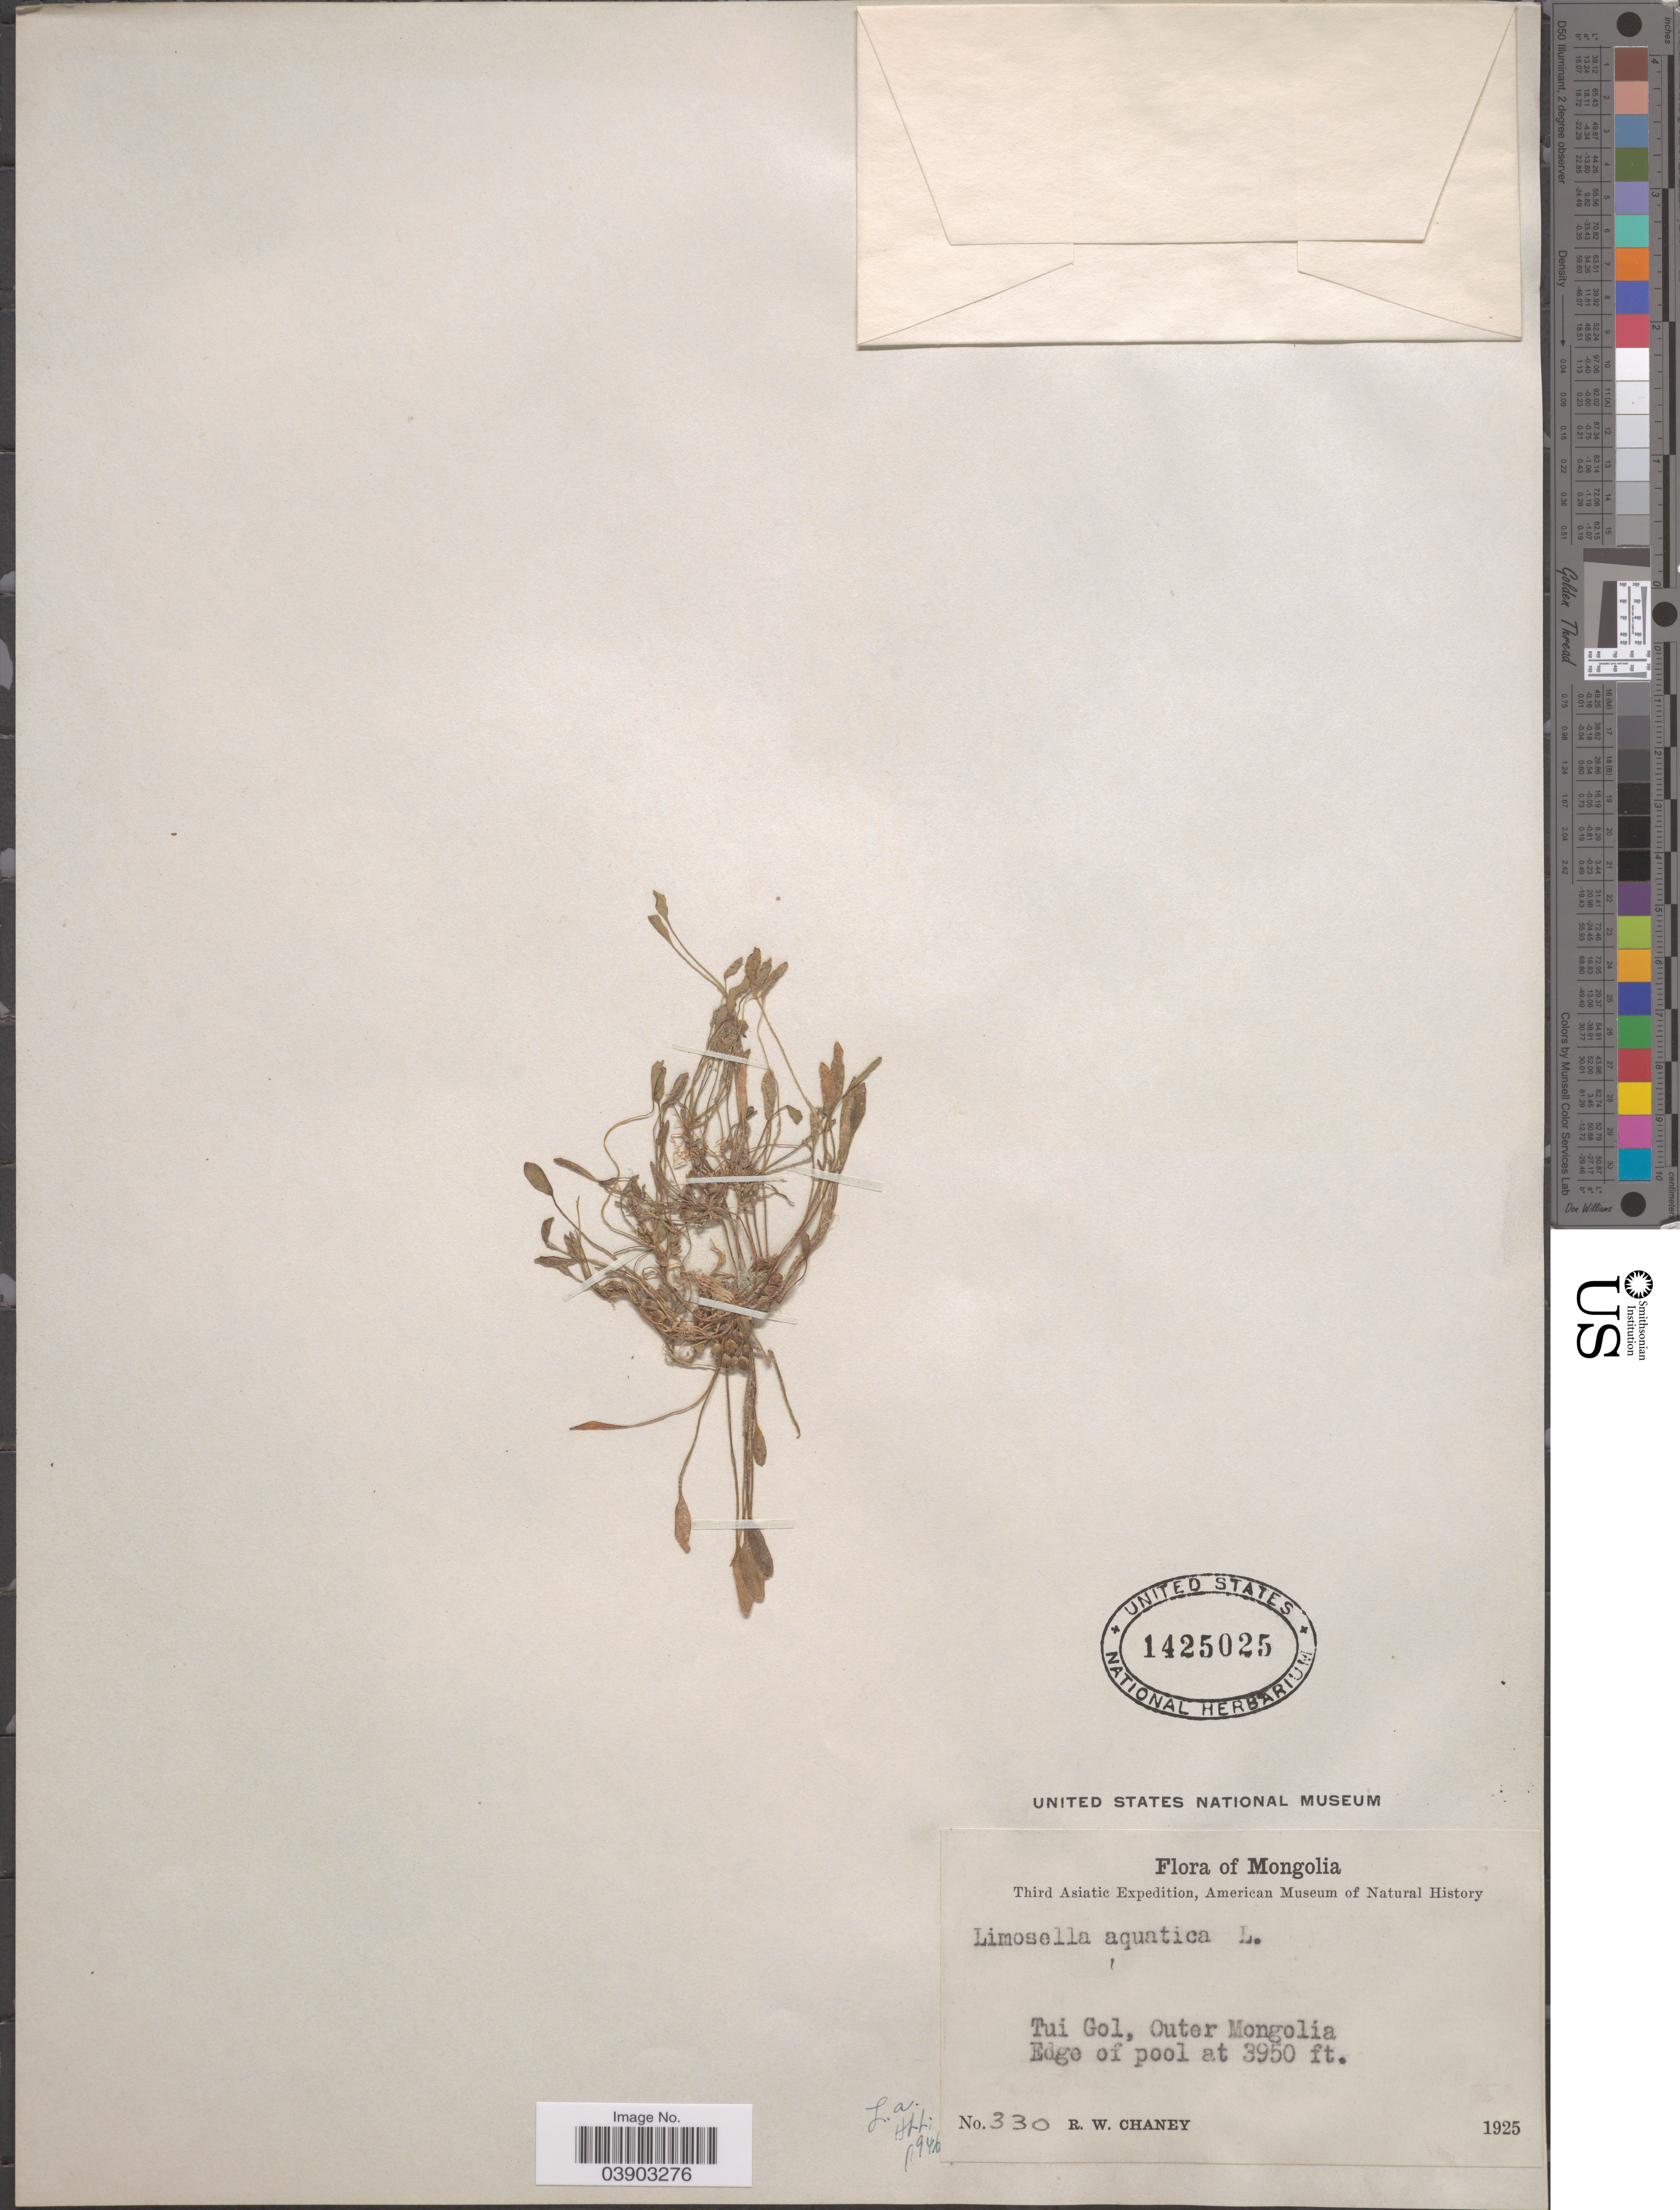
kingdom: Plantae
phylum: Tracheophyta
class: Magnoliopsida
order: Lamiales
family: Scrophulariaceae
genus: Limosella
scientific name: Limosella aquatica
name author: L.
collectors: R. Chaney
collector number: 330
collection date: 1925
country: Mongolia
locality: Tui Gol, Outer Mongolia. Edge of pool.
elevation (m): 1204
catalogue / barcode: US 1425025